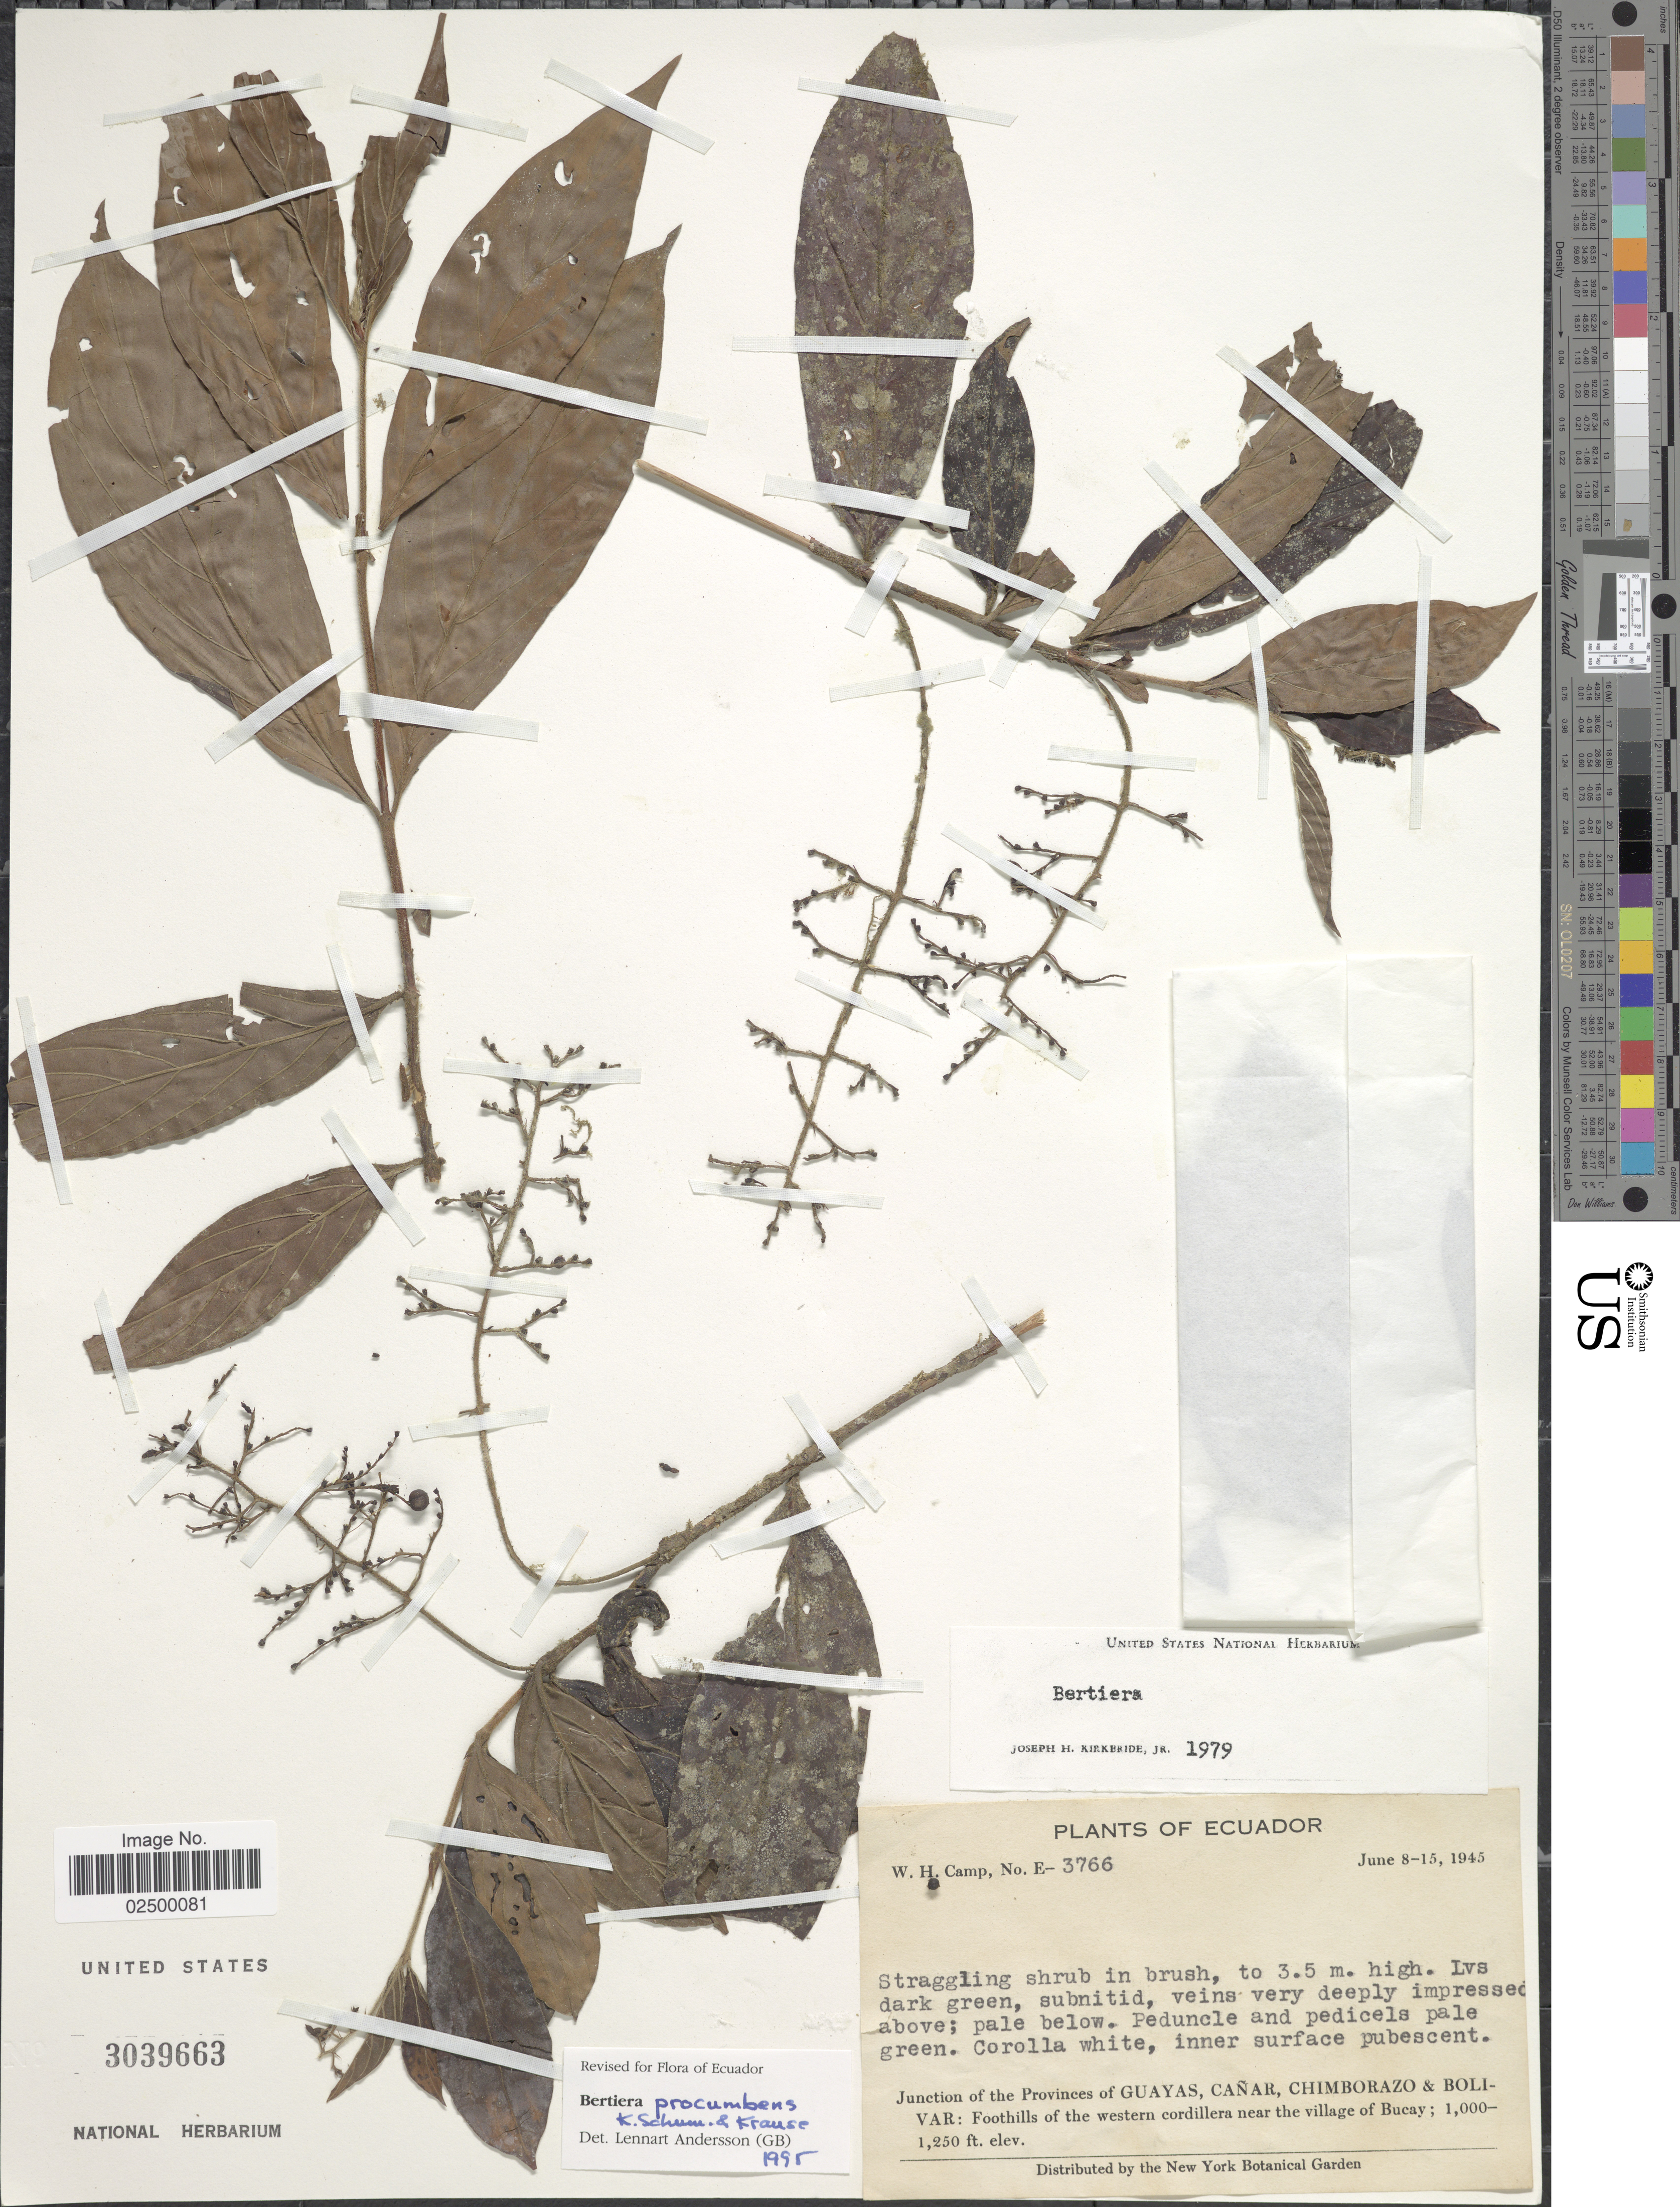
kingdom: Plantae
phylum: Tracheophyta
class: Magnoliopsida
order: Gentianales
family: Rubiaceae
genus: Bertiera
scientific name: Bertiera procumbens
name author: K. Schum. & K. Krause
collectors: W. H. Camp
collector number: E-3766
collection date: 1945-06-08/1945-06-15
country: Ecuador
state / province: Guayas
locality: Junction of the Province of Guayas, Canar, Chimborazo & Bolivar: Foothills of the western cordillera near the village of Bucay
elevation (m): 305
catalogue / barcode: US 3039663